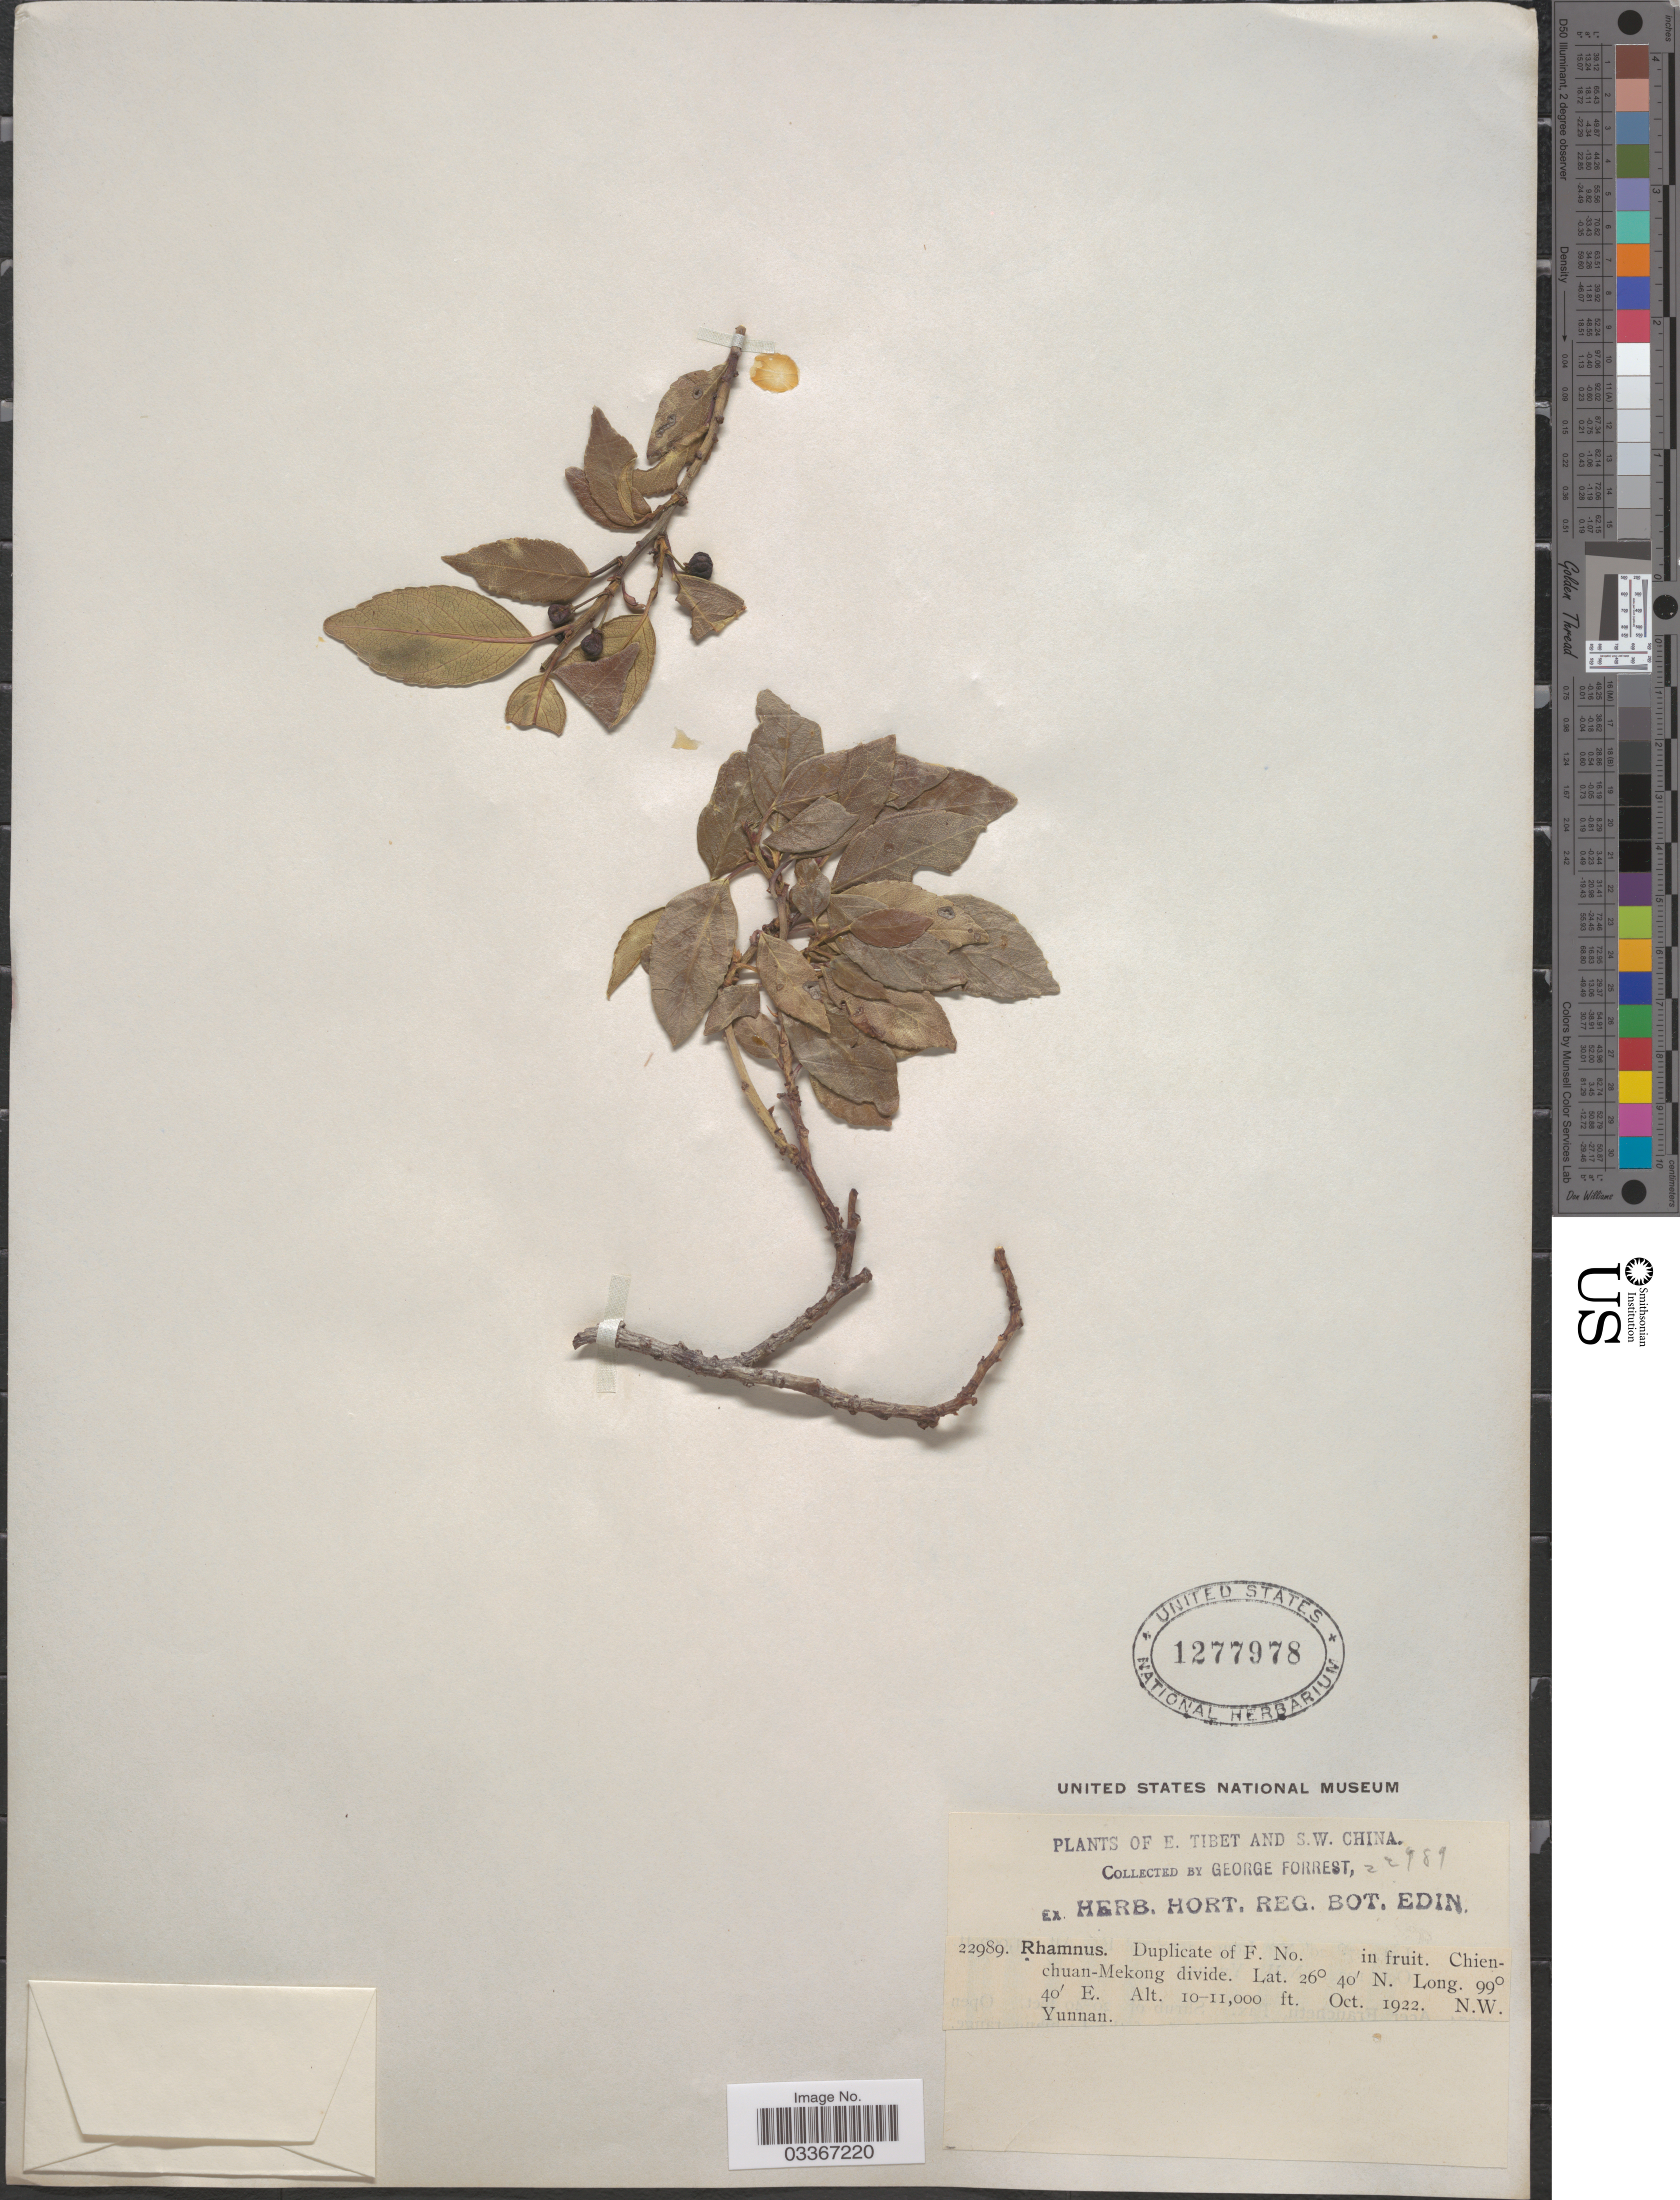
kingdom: Plantae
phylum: Tracheophyta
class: Magnoliopsida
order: Rosales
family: Rhamnaceae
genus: Rhamnus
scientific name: Rhamnus sp.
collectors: G. Forrest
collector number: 22989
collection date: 1922-10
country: China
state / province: Yunnan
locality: E. Tibet and S.W. China. Chien-chuan-Mekong divide. N.W. Yunnan.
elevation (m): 3048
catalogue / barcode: US 1277978